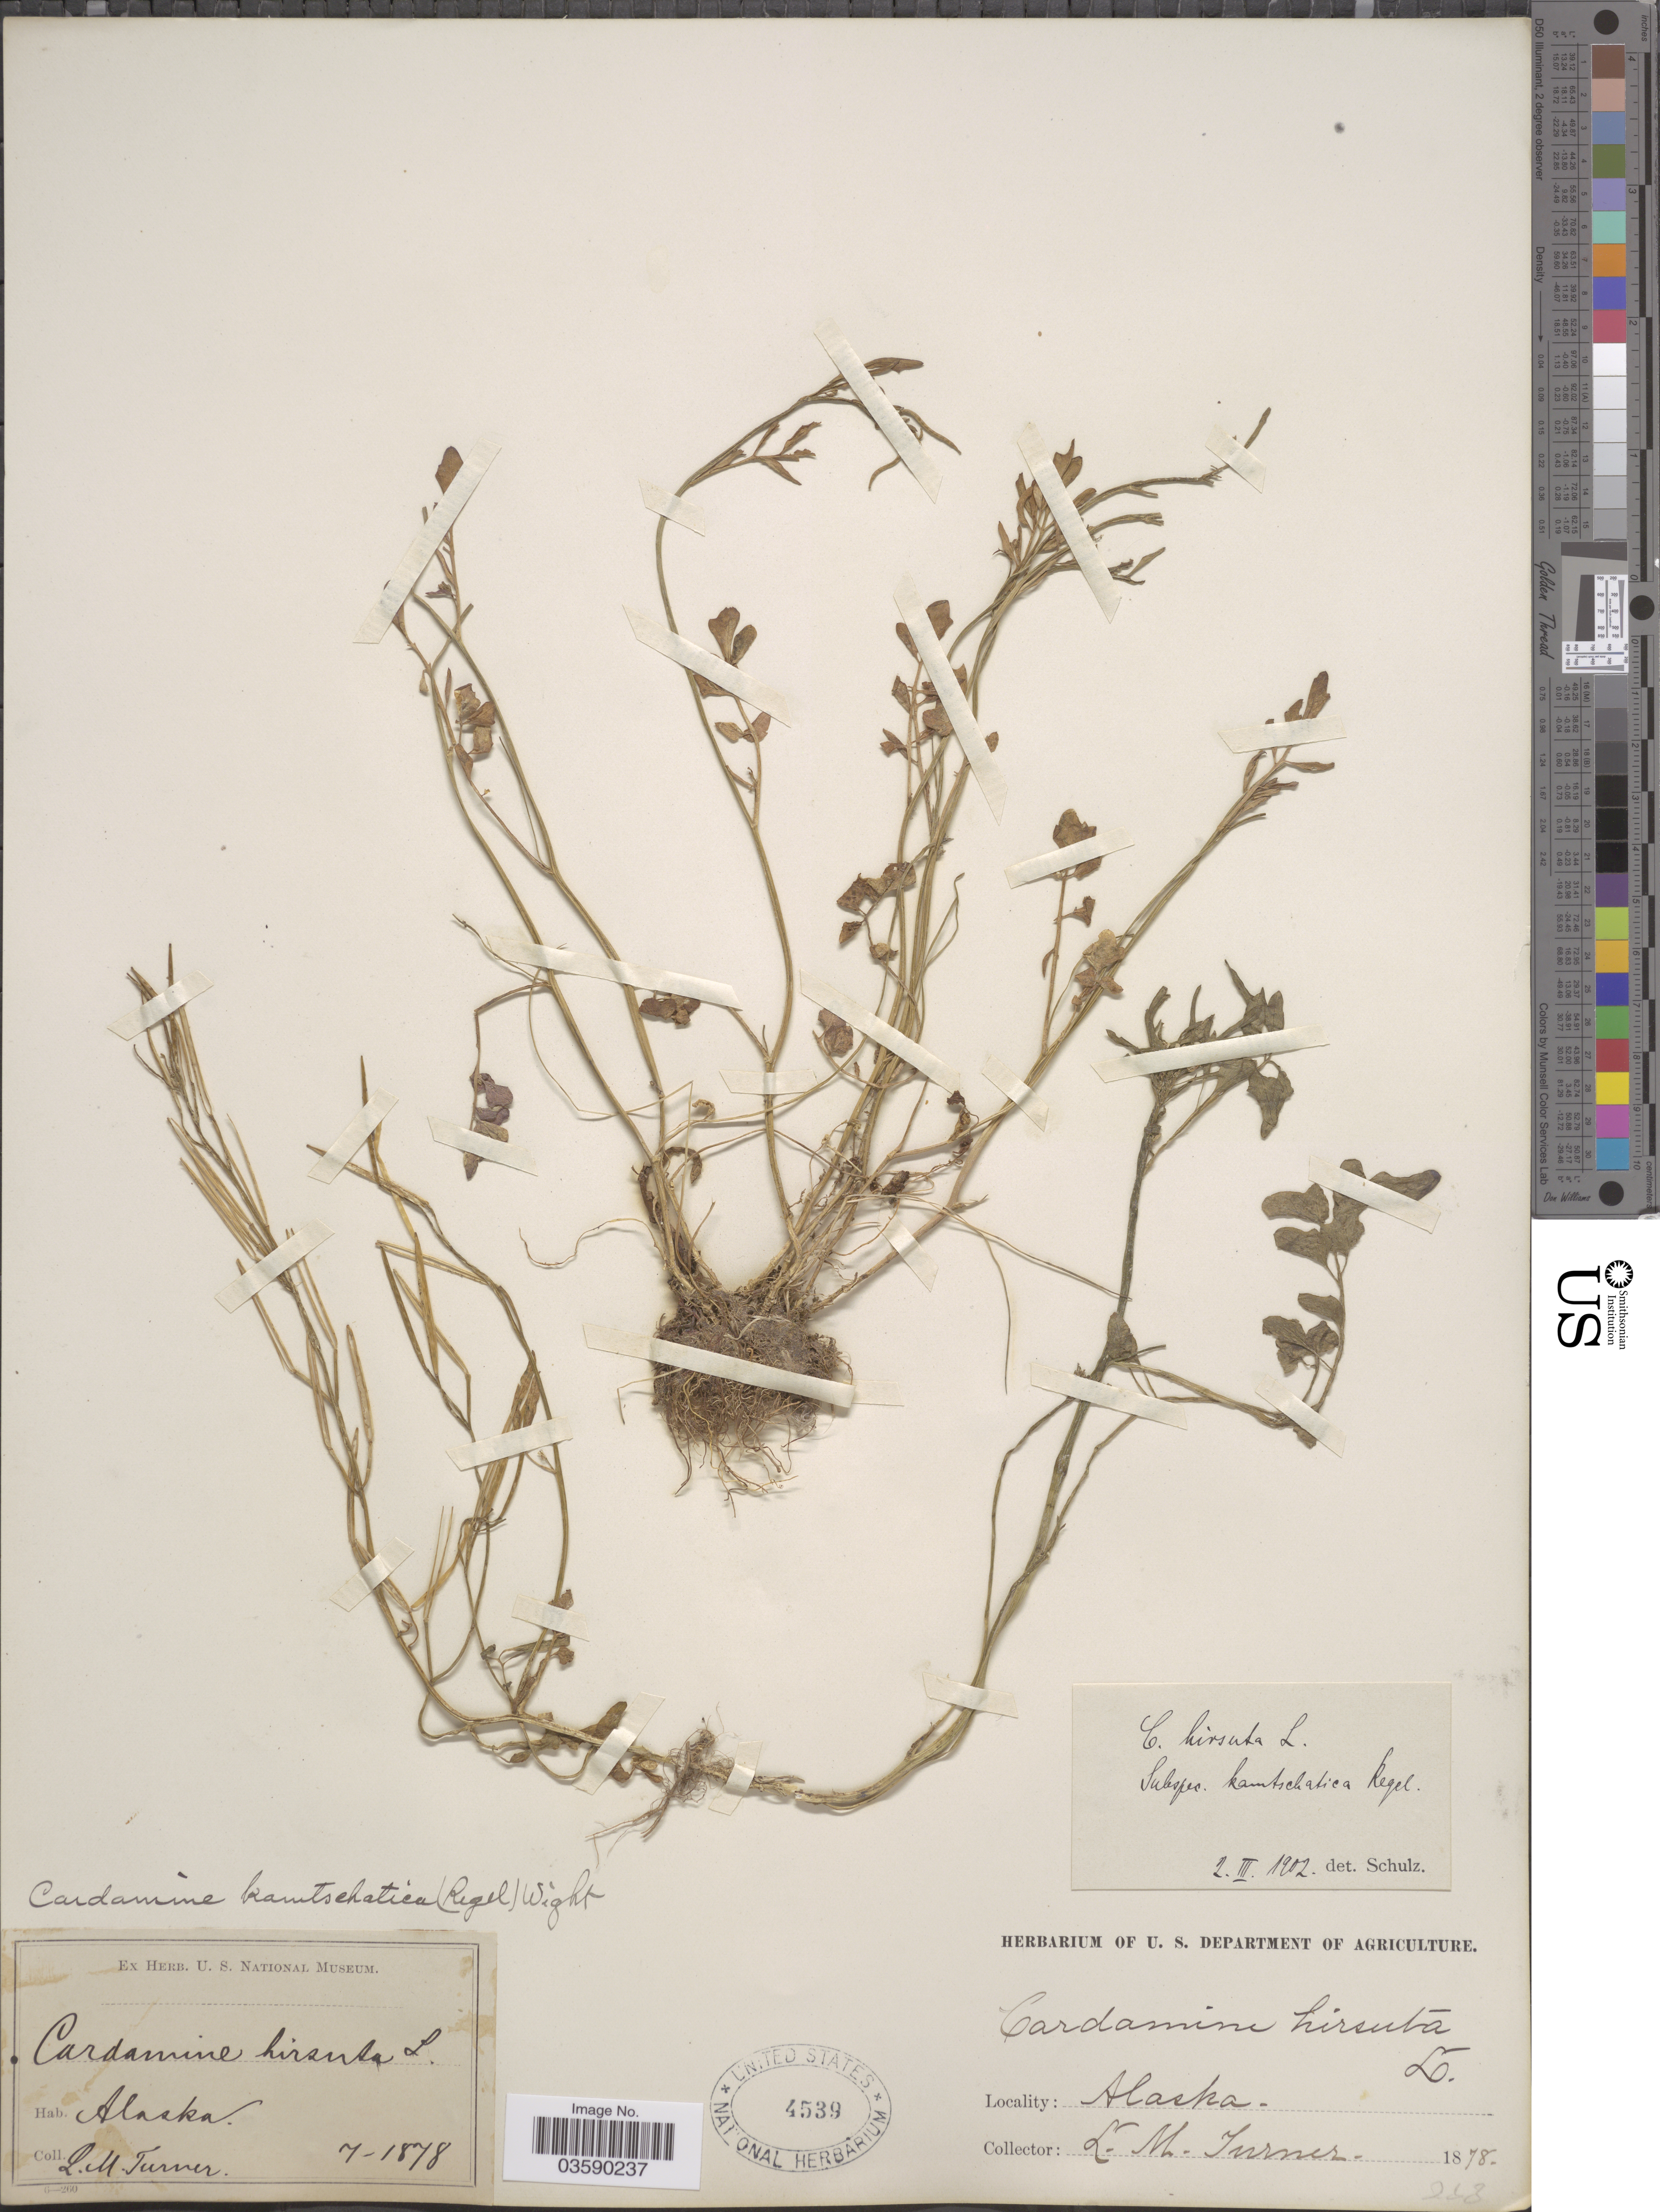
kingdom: Plantae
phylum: Tracheophyta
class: Magnoliopsida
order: Brassicales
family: Brassicaceae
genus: Cardamine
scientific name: Cardamine umbellata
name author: Greene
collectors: L. M. Turner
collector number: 263*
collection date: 1878-07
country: United States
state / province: Alaska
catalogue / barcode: US 4539